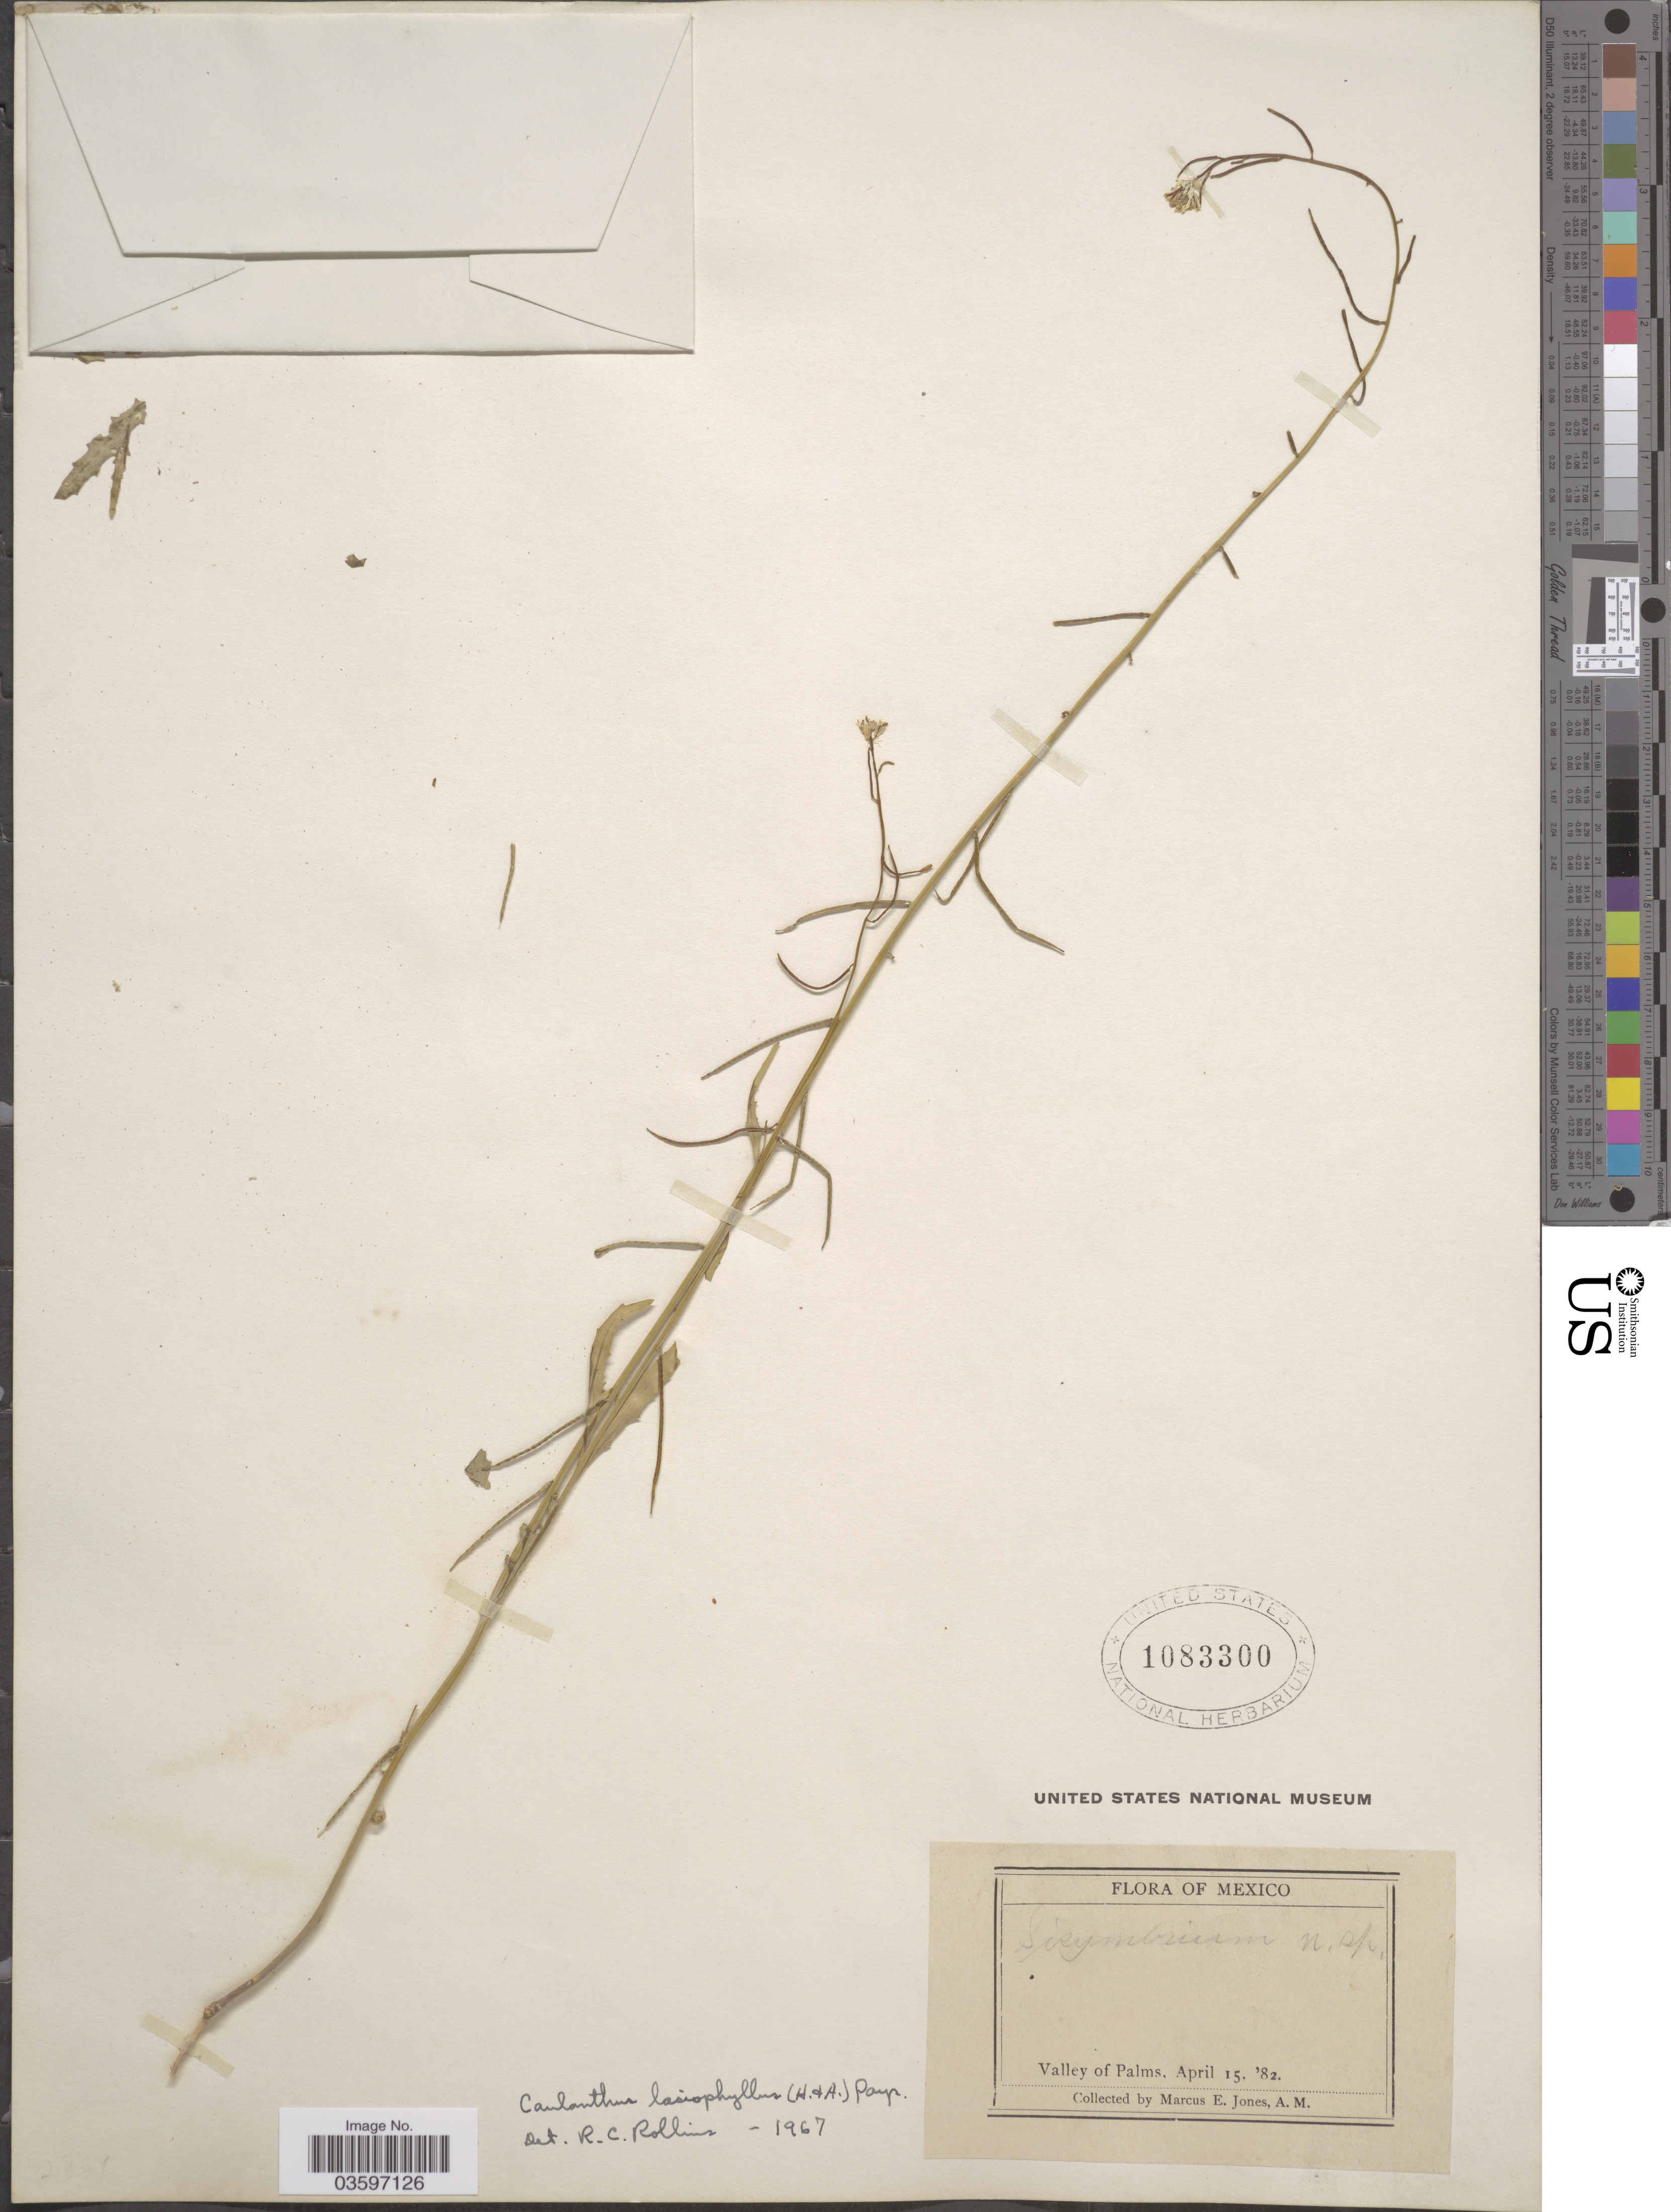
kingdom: Plantae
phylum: Tracheophyta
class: Magnoliopsida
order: Brassicales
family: Brassicaceae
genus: Caulanthus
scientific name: Caulanthus lasiophyllus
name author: (Hook. & Arn.) Payson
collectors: M. E. Jones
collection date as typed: Transcribed d/m/y: 15/4/82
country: Mexico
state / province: México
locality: Valley of Palms.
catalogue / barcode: US 1083300